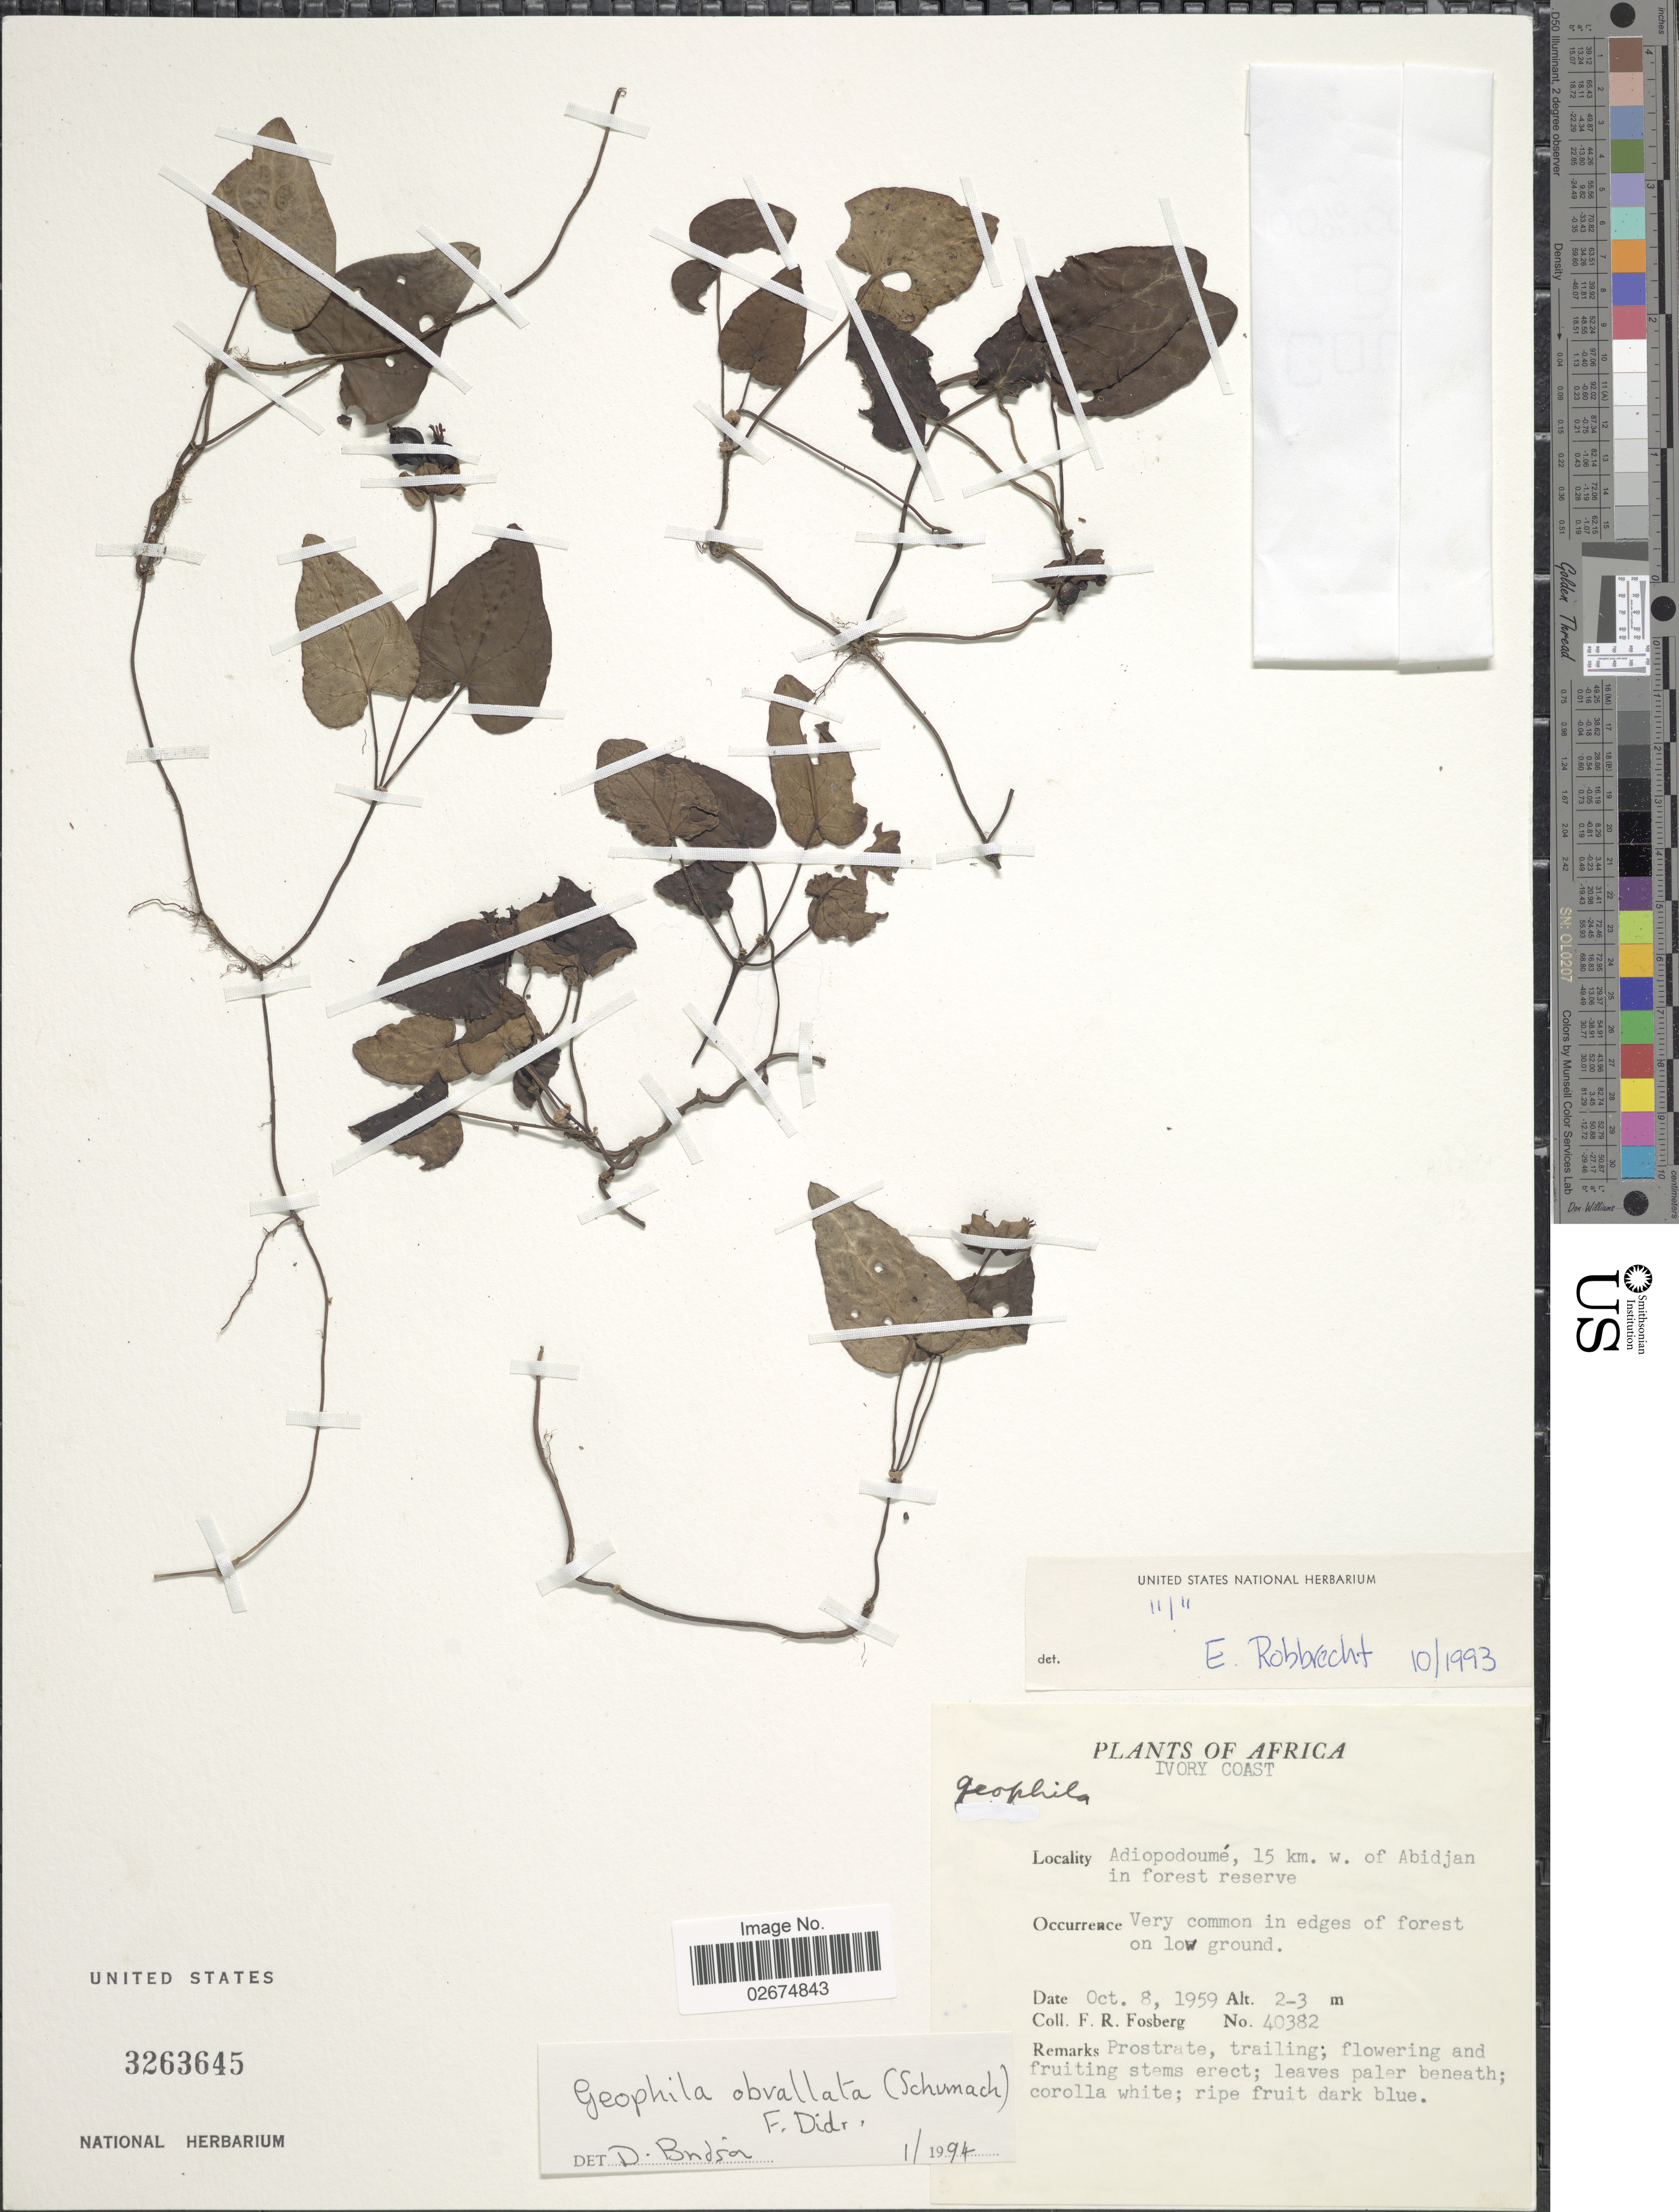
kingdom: Plantae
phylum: Tracheophyta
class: Magnoliopsida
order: Gentianales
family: Rubiaceae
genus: Geophila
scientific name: Geophila obvallata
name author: (Schumach.) Didr.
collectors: F. R. Fosberg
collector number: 40382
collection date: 1959-10-08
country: Ivory Coast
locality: Adiopodoumé, 15 km. w. of Abidjan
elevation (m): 2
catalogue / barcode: US 3263645